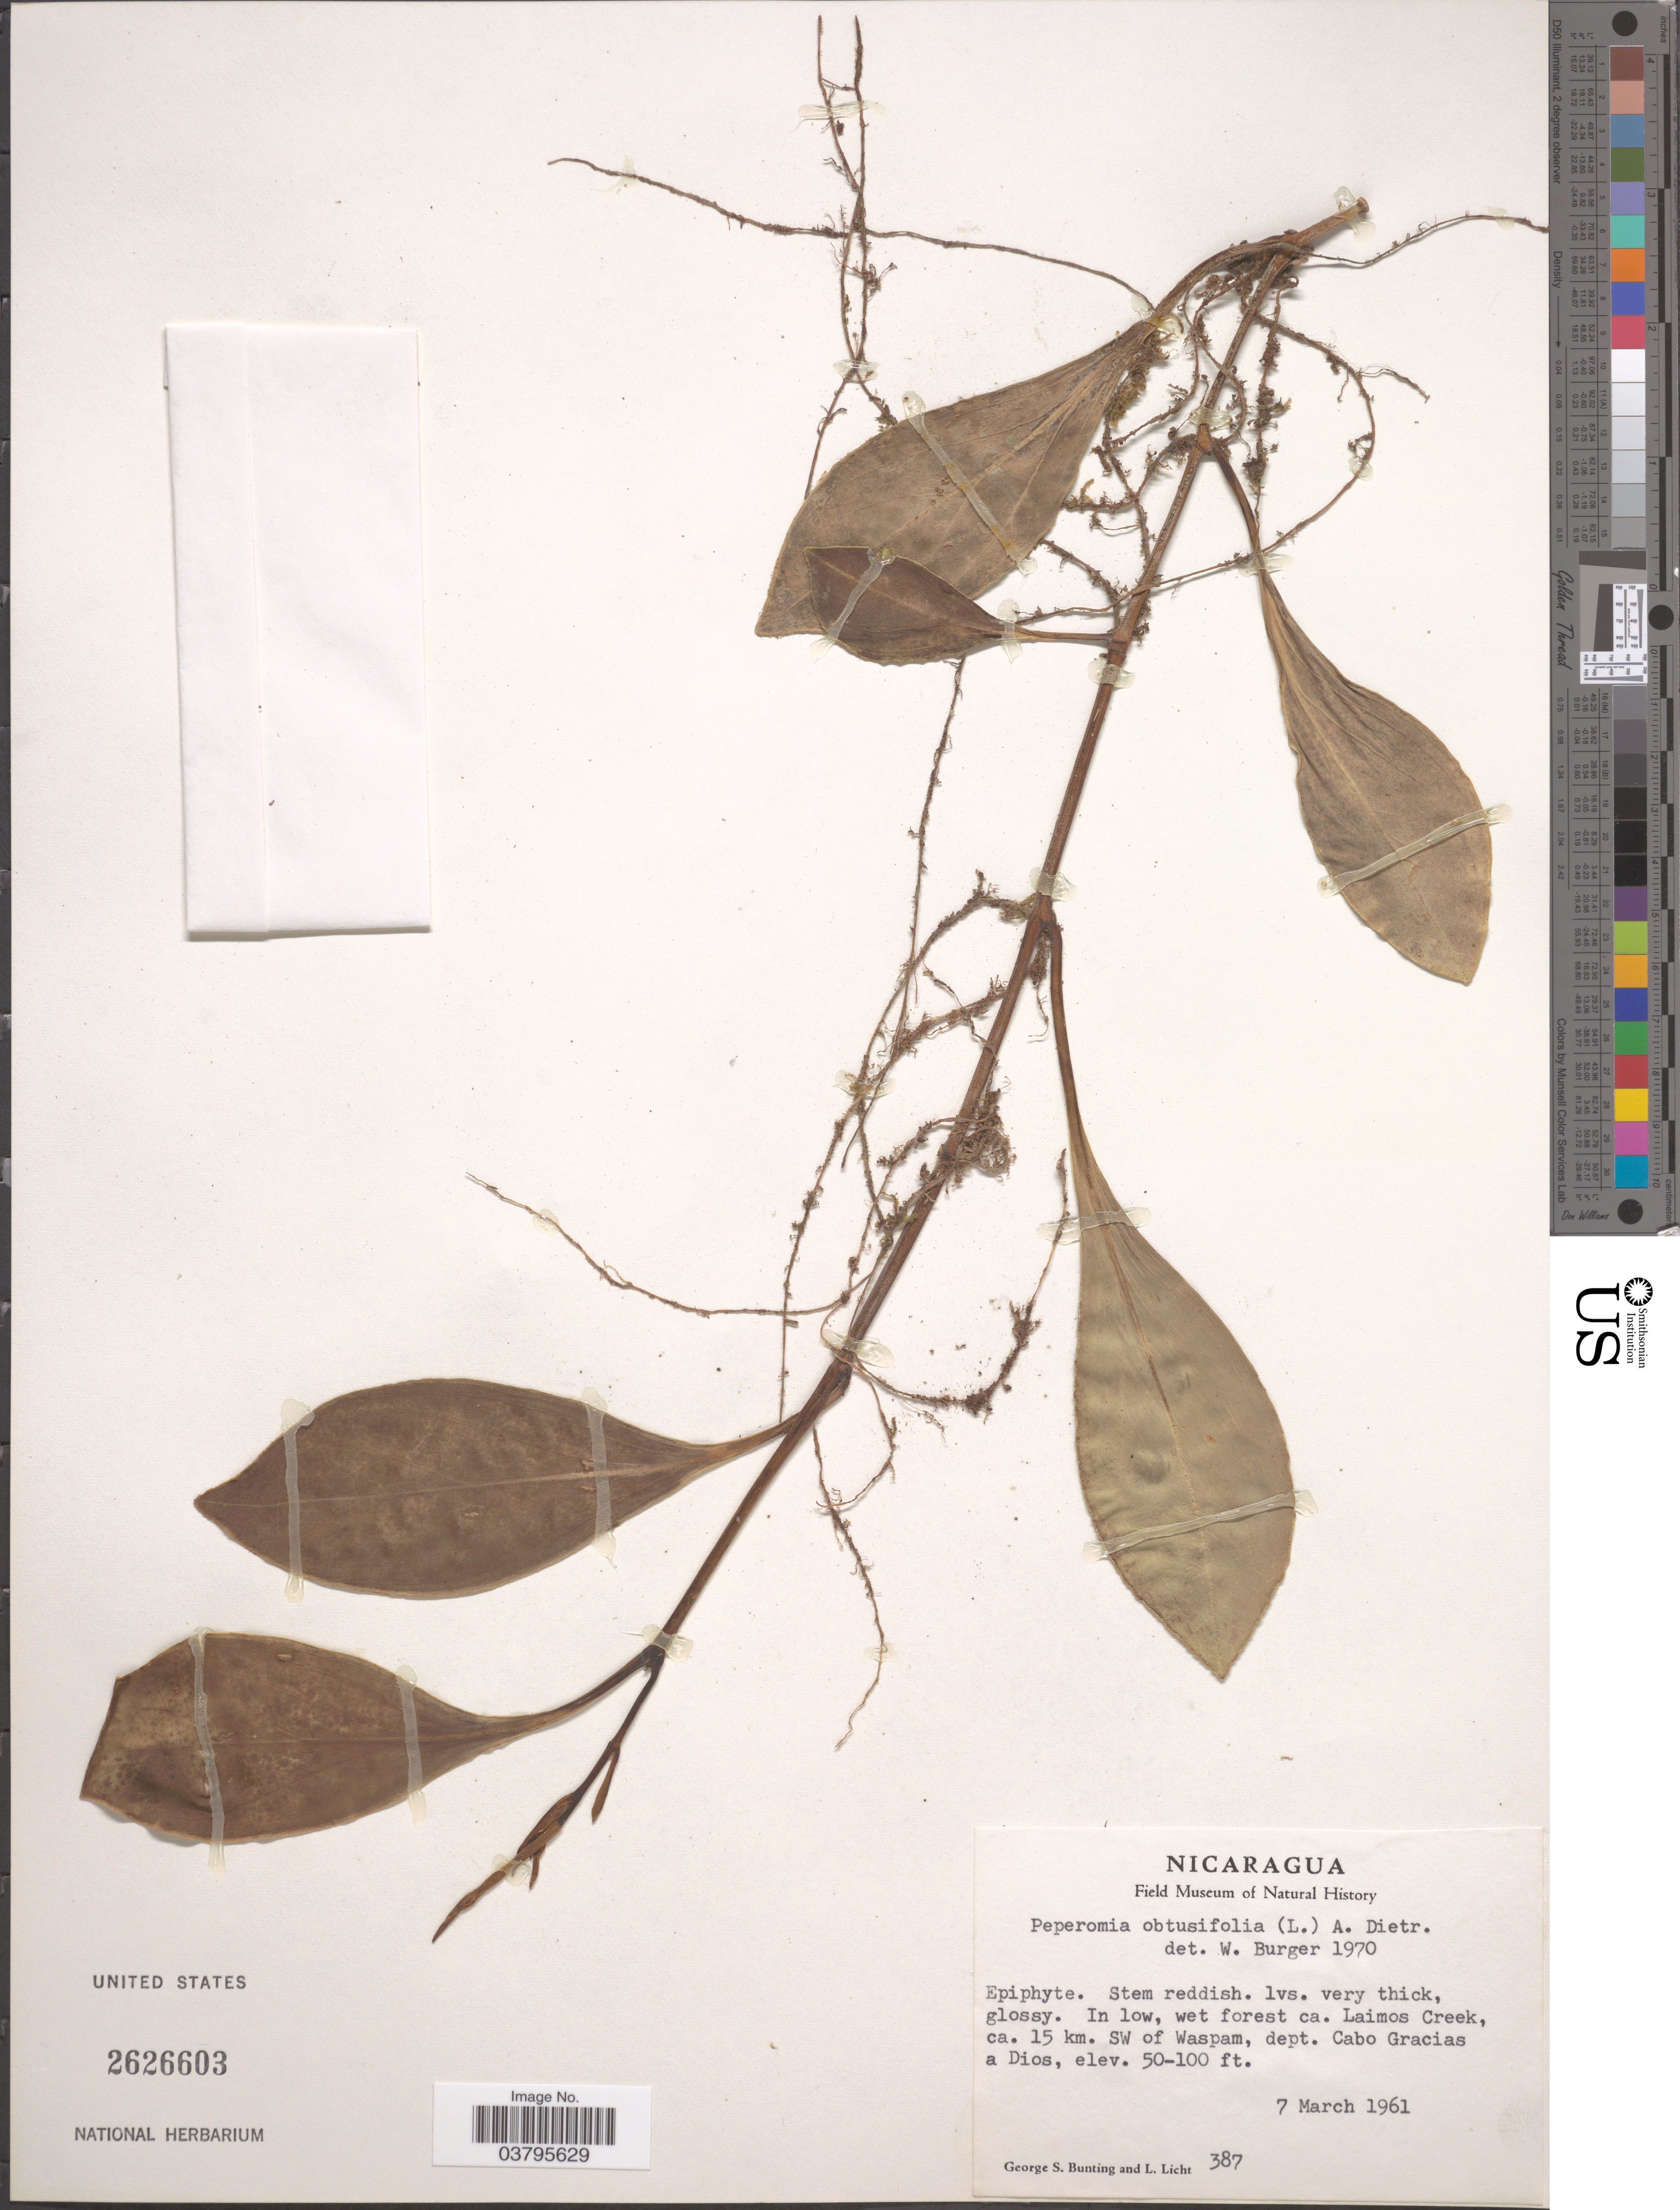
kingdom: Plantae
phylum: Tracheophyta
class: Magnoliopsida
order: Piperales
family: Piperaceae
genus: Peperomia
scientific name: Peperomia obtusifolia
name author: (L.) A. Dietr.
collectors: G. S. Bunting & L. Licht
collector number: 387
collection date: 1961-03-07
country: Honduras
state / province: Gracias de Dios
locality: Laimos Creek, ca. 15 km. SW of Waspam, dept. Cabo Gracias a Dios.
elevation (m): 15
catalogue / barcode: US 2626603